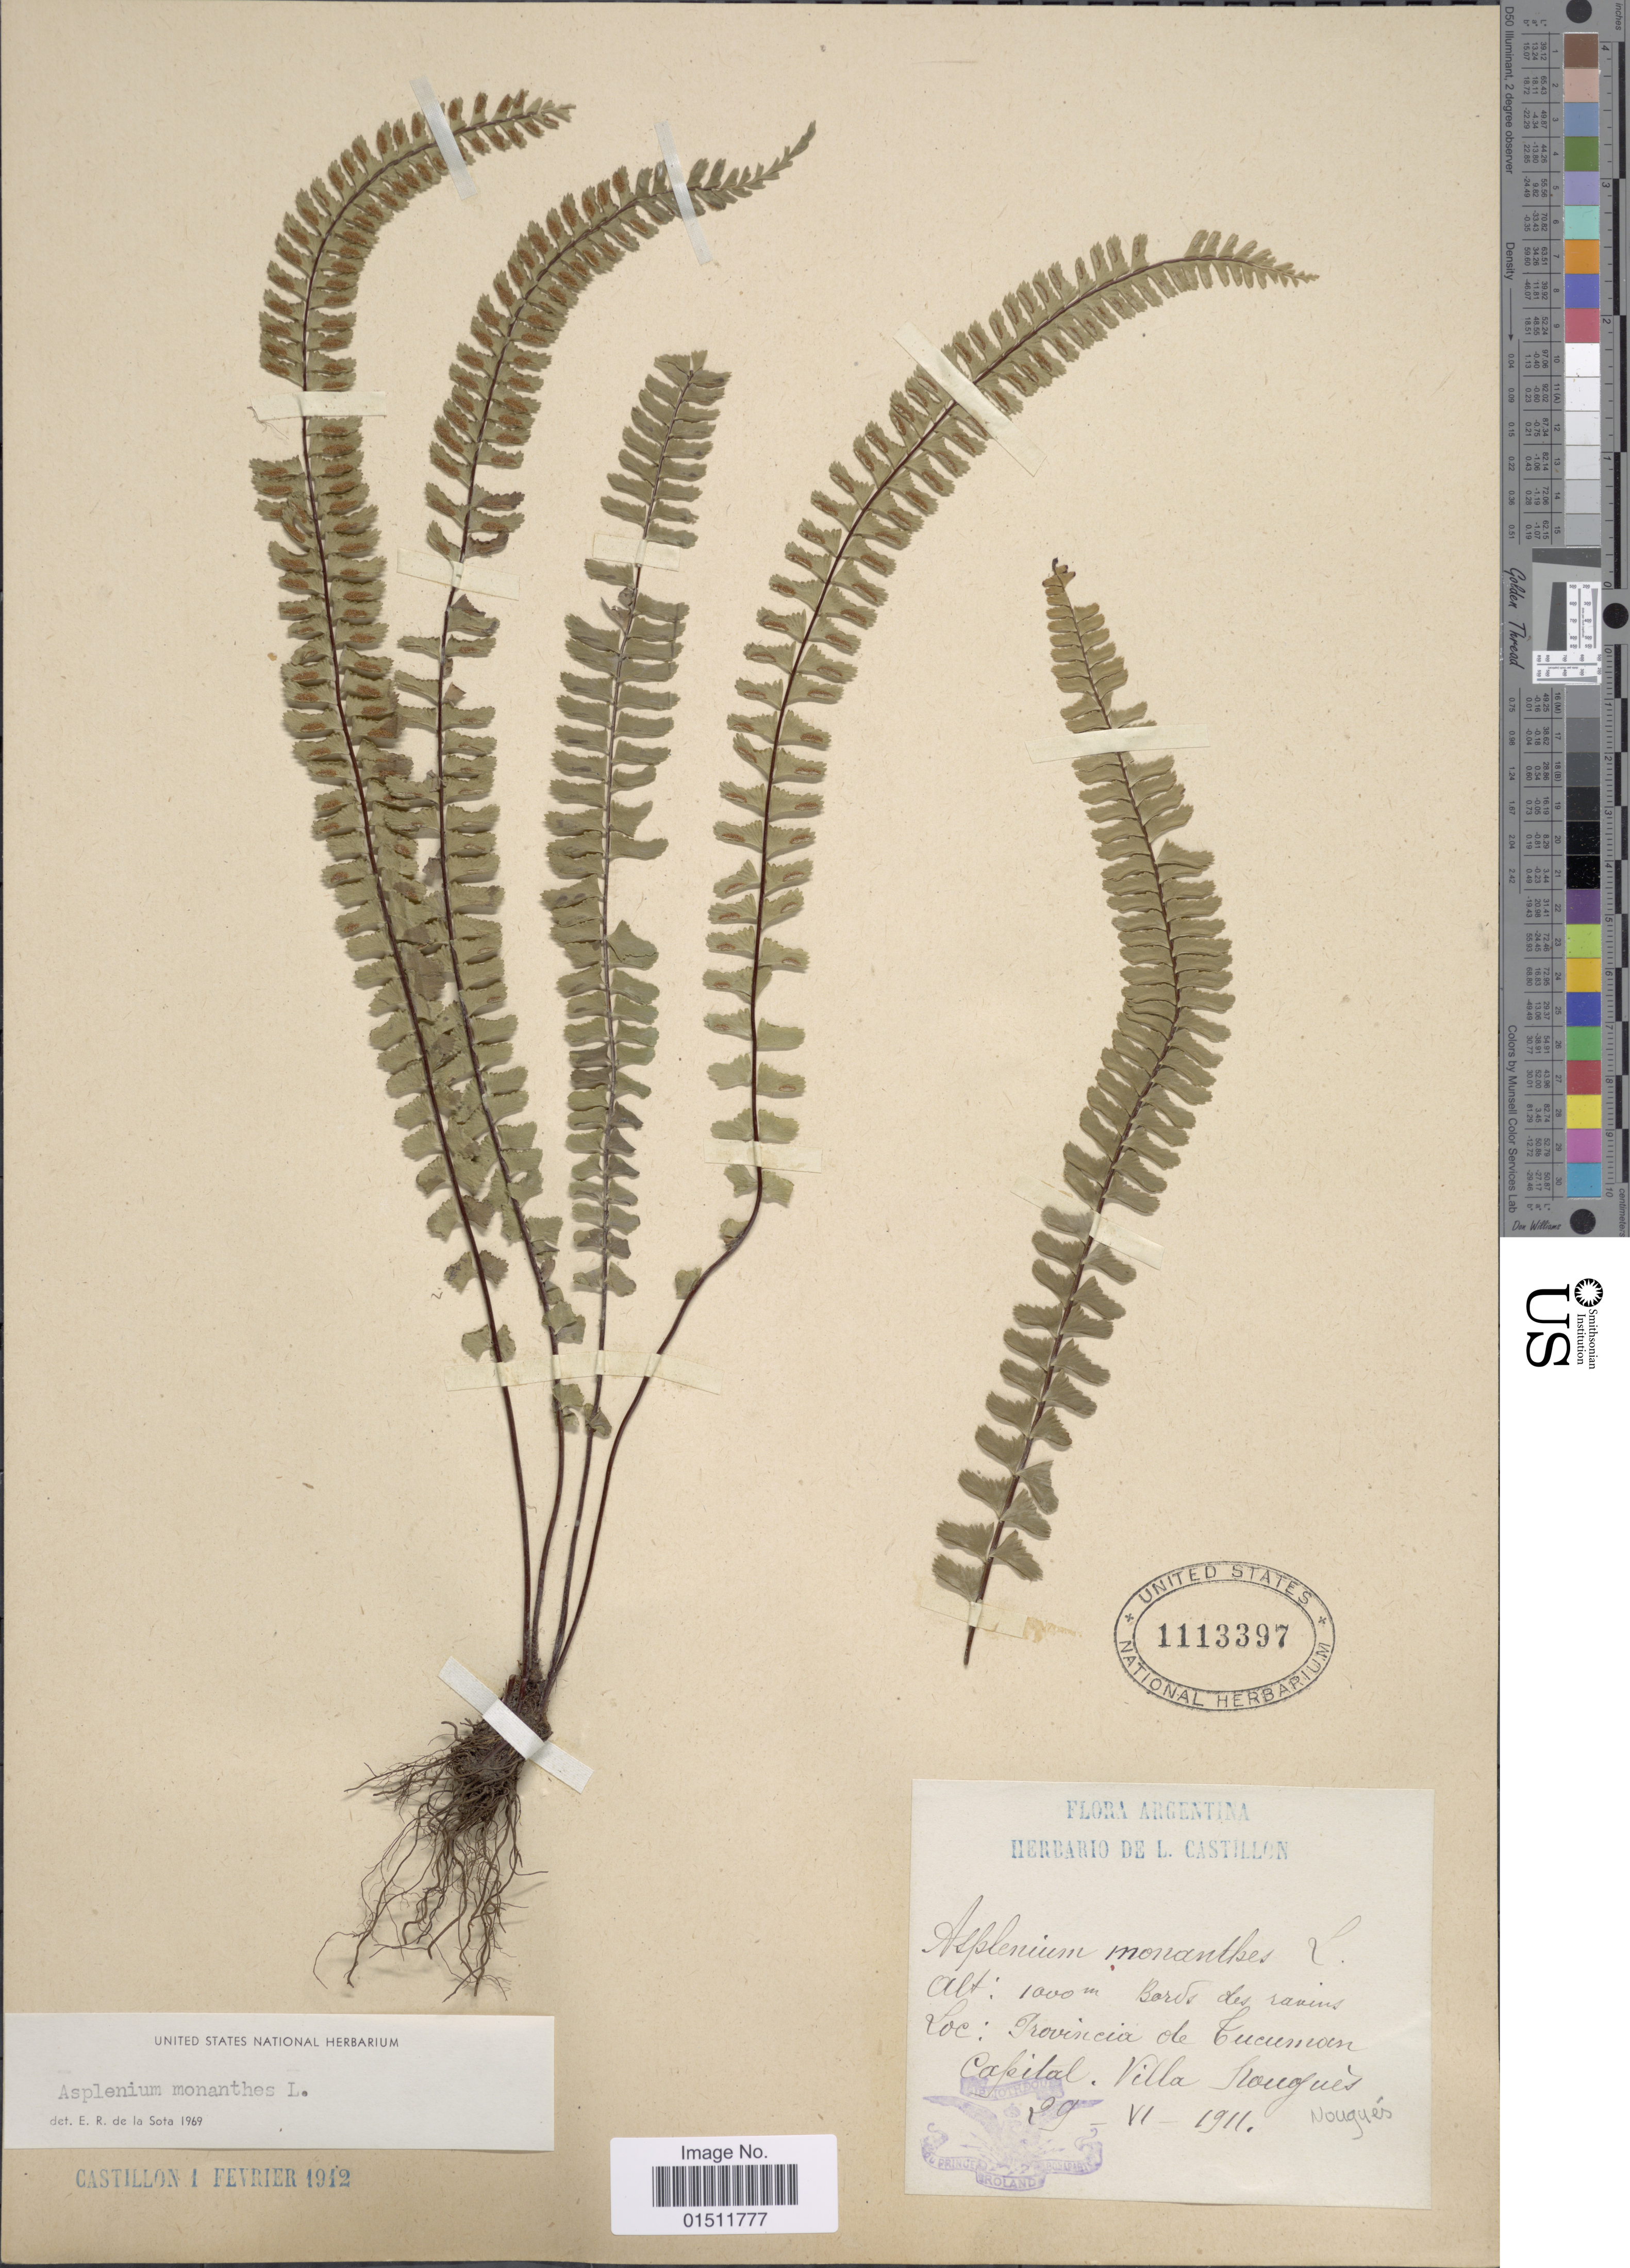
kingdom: Plantae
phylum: Tracheophyta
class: Polypodiopsida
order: Polypodiales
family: Aspleniaceae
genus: Asplenium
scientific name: Asplenium monanthes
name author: L.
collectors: ex herb. L. Castillon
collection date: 1911-06-29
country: Argentina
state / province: Tucuman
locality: Provincia de Tucuman Capital, Villa Nougués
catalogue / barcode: US 1113397